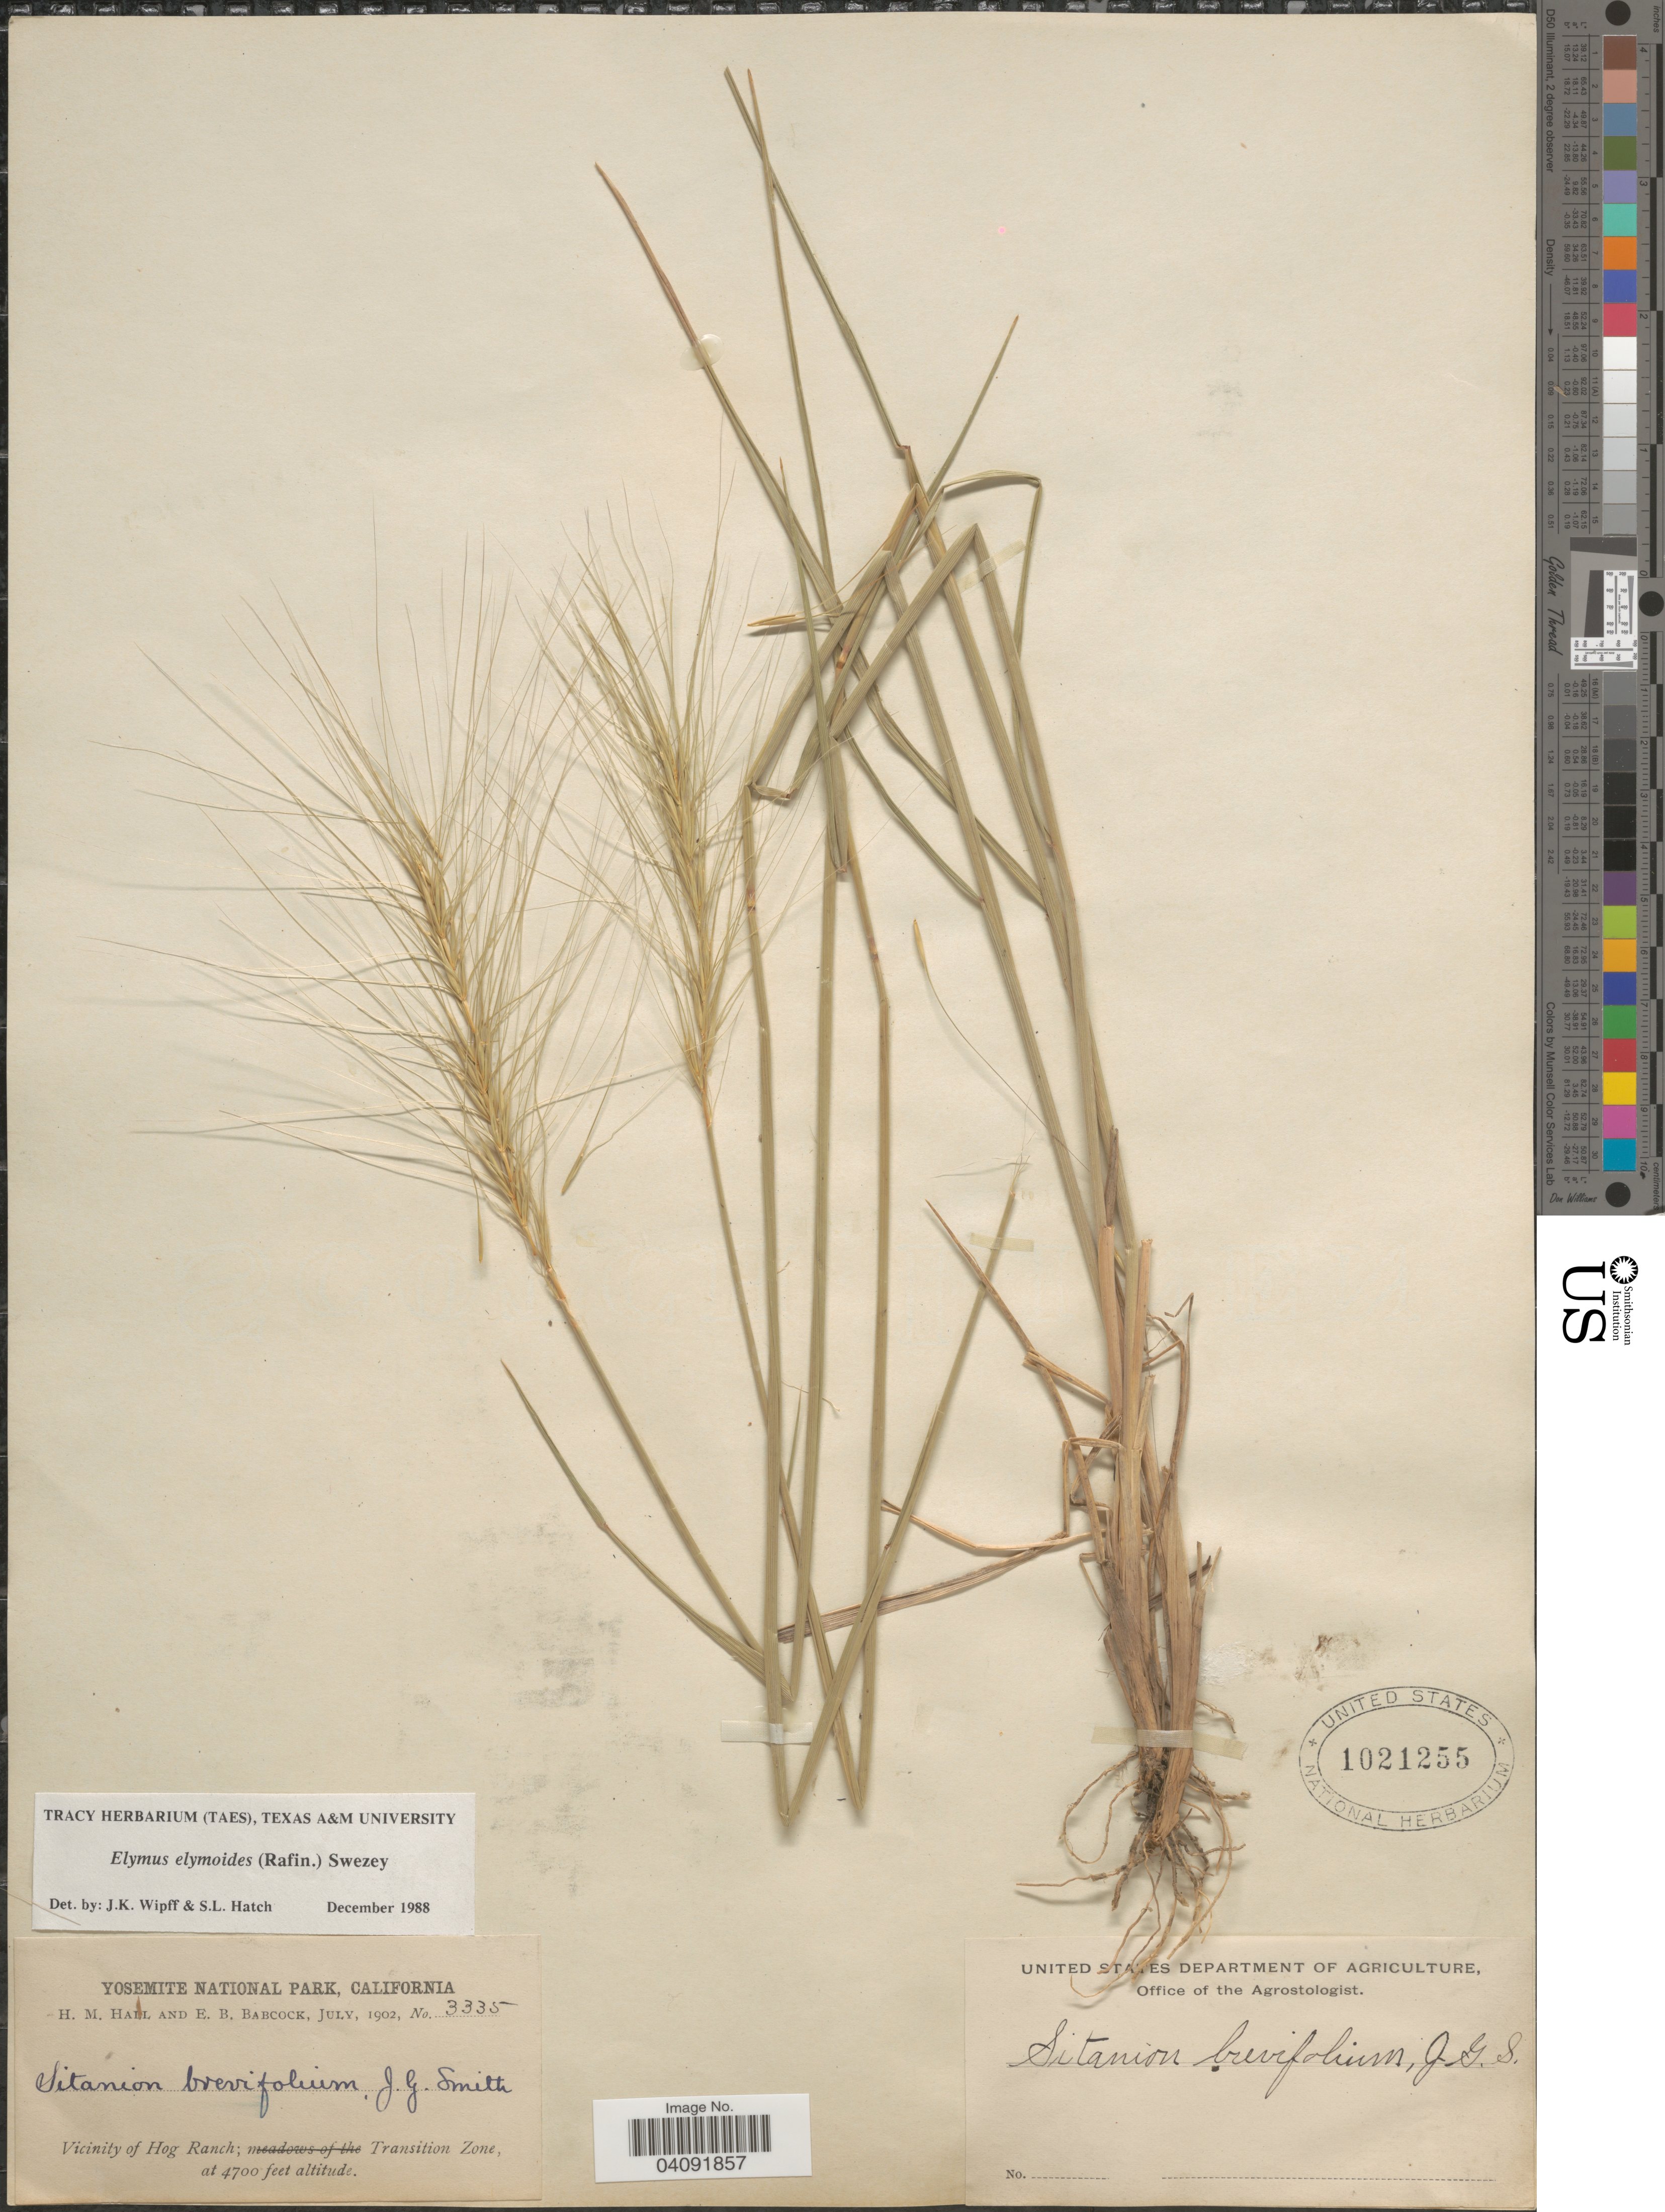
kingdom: Plantae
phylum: Tracheophyta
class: Liliopsida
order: Poales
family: Poaceae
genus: Elymus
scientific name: Elymus elymoides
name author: (Raf.) Swezey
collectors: H. M. Hall & E. B. Babcock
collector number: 3335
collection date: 1902-07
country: United States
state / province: California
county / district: Mariposa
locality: Yosemite National Park. Vicinity of Hog Ranch; Transition Zone.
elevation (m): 1433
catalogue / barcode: US 1021255